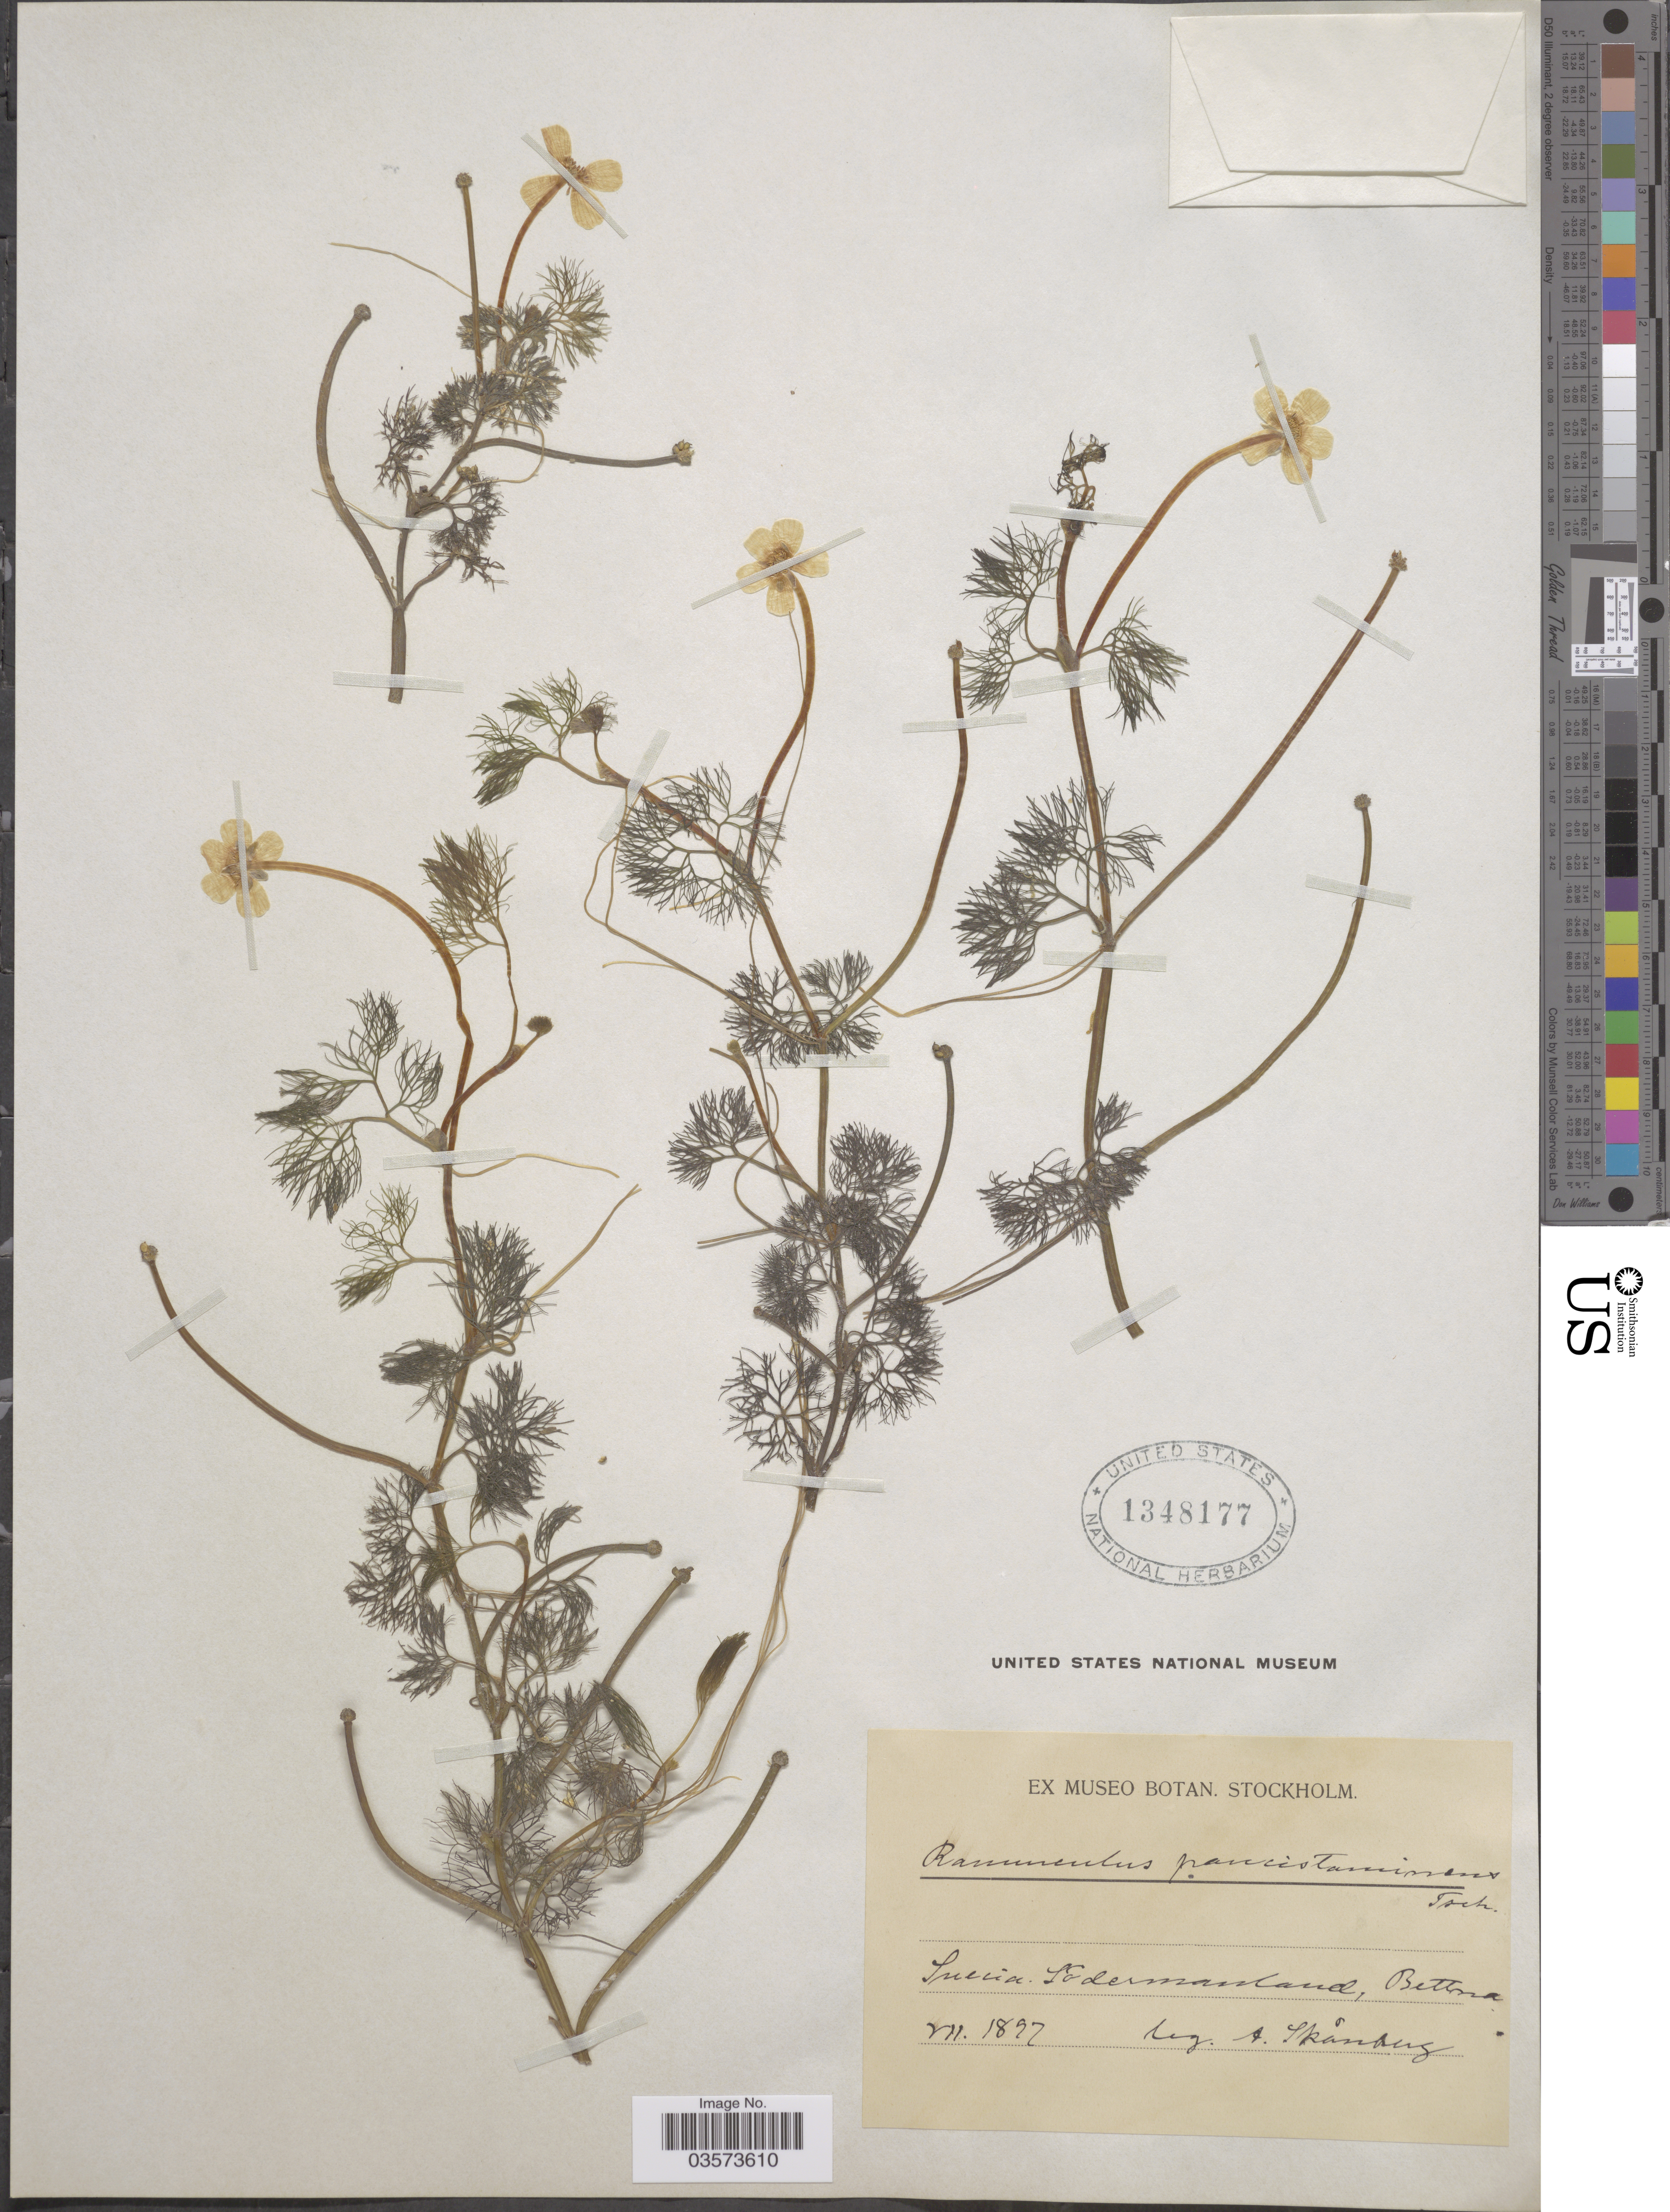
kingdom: Plantae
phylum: Tracheophyta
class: Magnoliopsida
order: Ranunculales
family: Ranunculaceae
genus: Ranunculus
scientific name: Ranunculus trichophyllus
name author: Chaix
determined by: Strong, Mark T., (BOT), Smithsonian Institution - National Museum of Natural History (UNITED STATES)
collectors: A. Skånberg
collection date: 1897-07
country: Sweden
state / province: Sodermanland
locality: Suecia. Sodermanlands, Bettna [interpreted].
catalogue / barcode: US 1348177